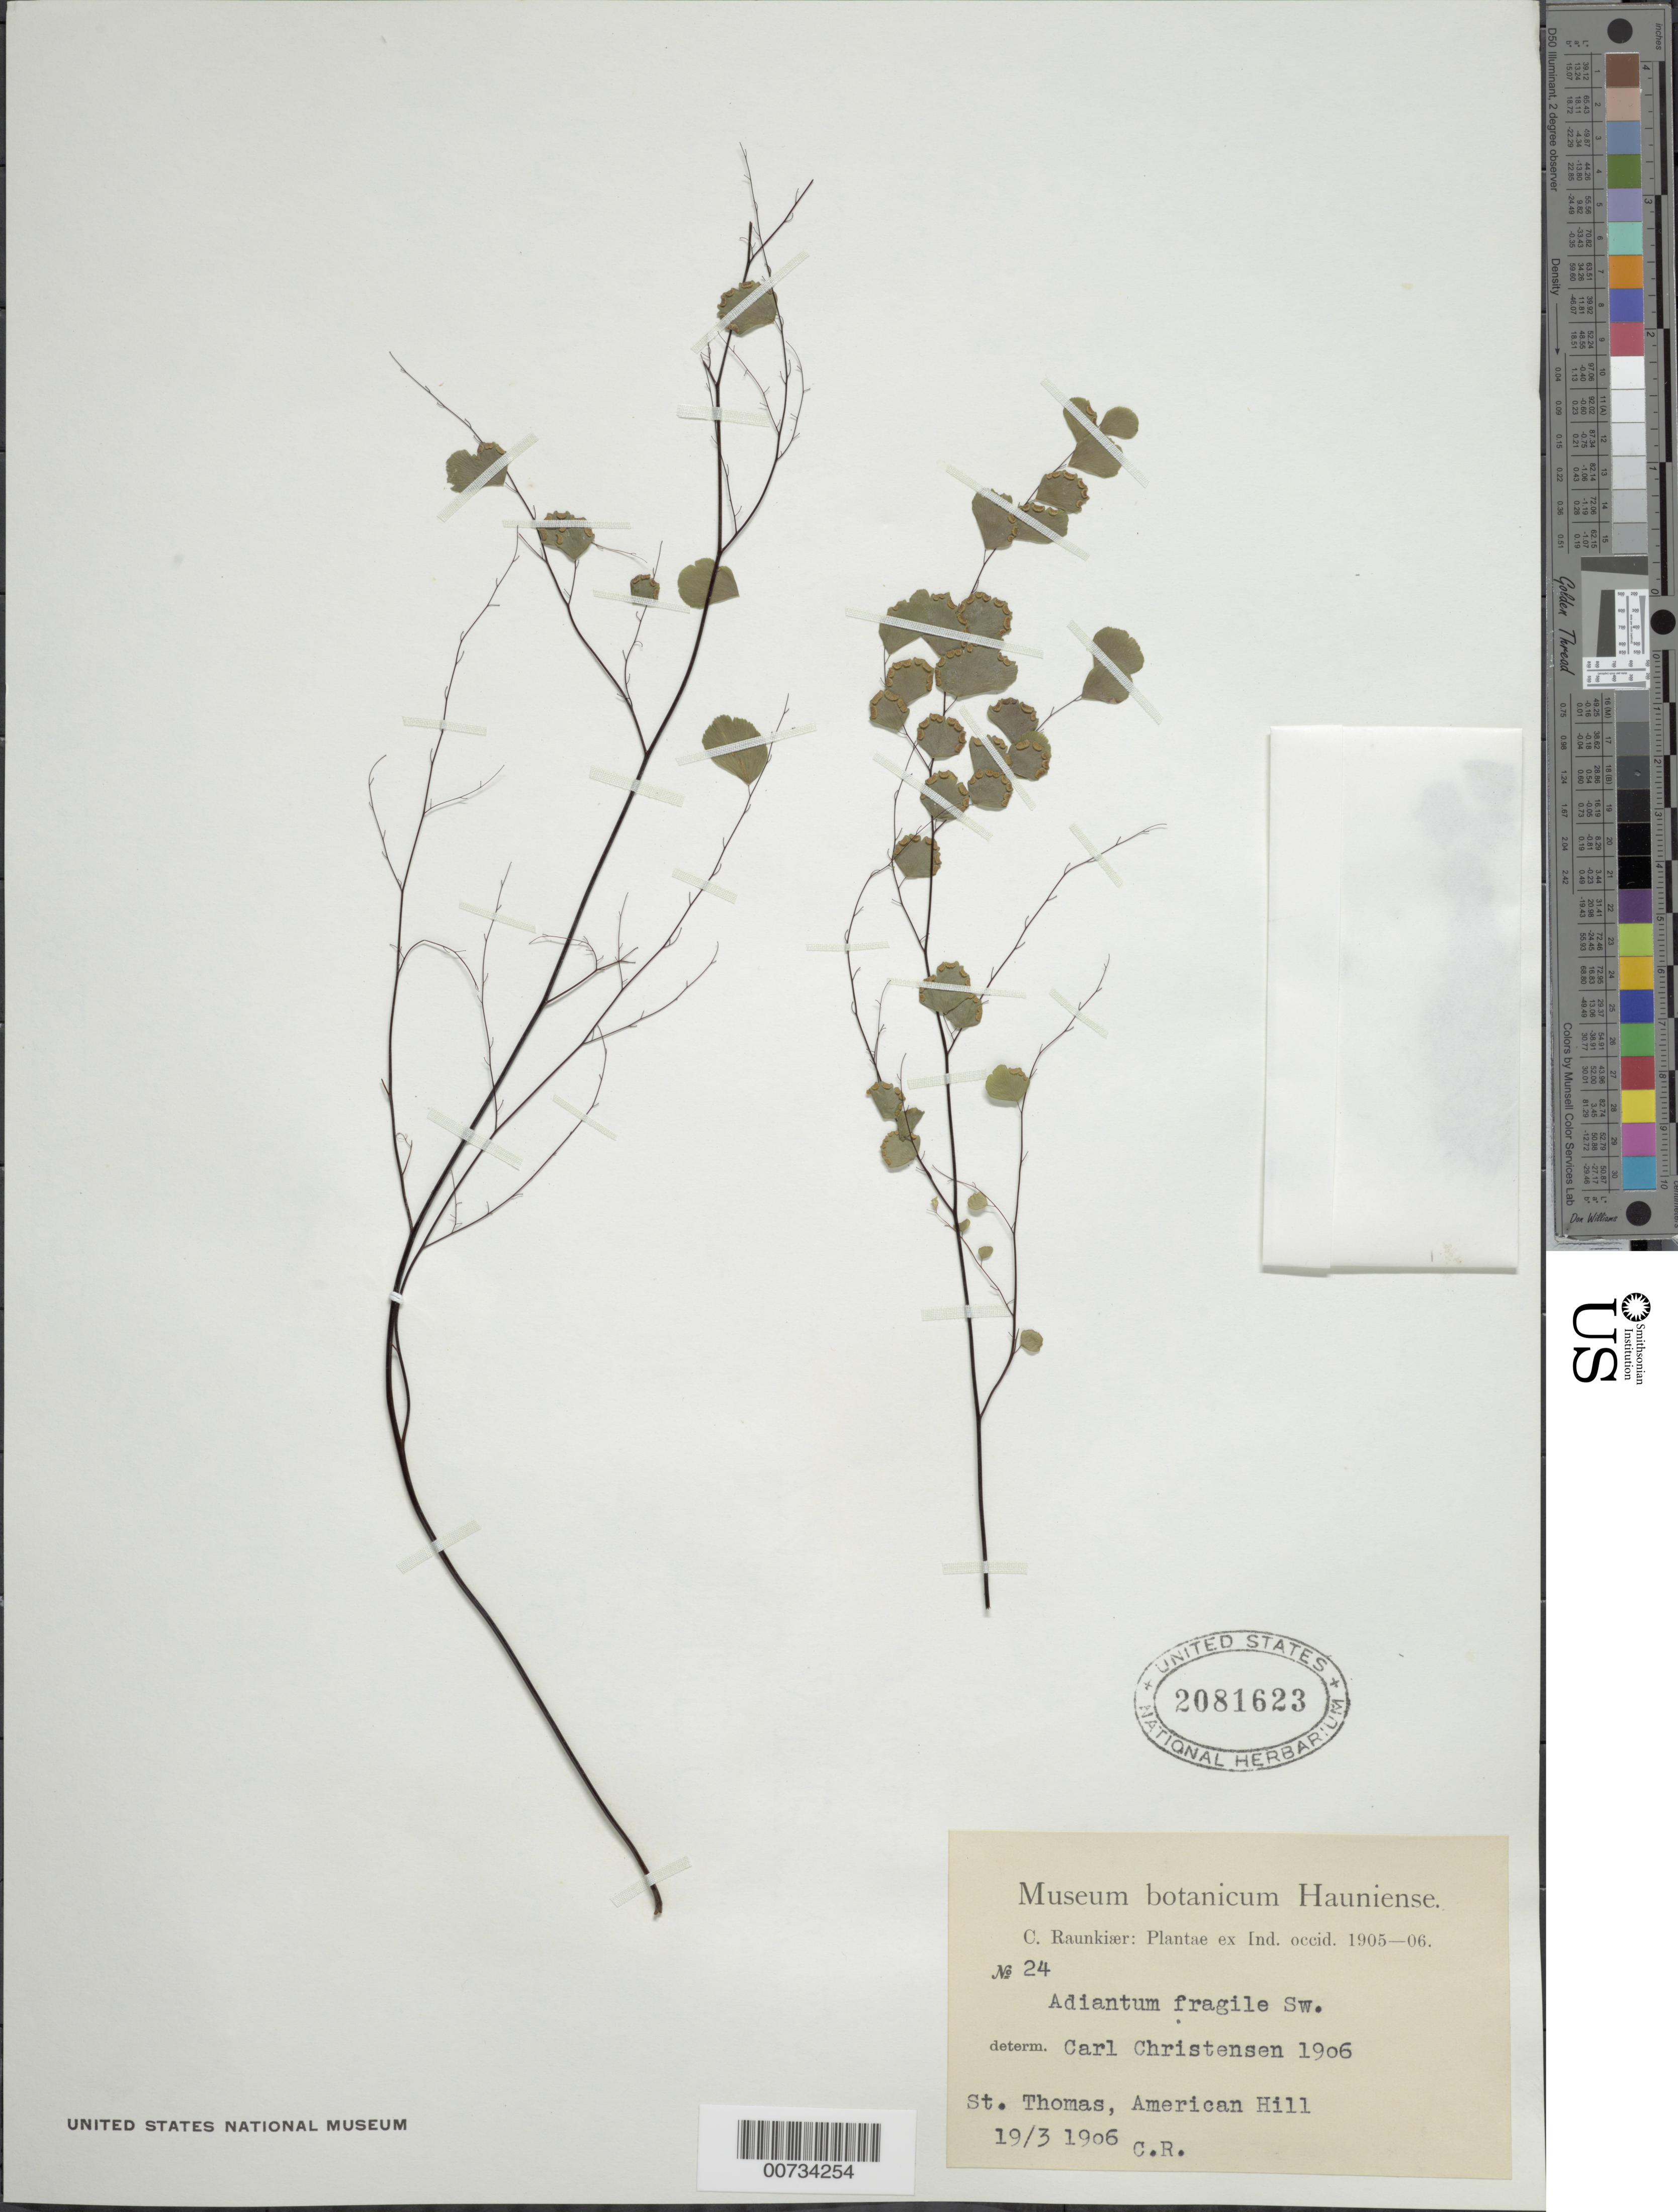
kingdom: Plantae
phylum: Tracheophyta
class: Polypodiopsida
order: Polypodiales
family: Pteridaceae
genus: Adiantum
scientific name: Adiantum fragile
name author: Sw.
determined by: Christensen, C. F. A.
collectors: C. Raunkiær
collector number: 24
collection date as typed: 19 Mar 1906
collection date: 1906-03-19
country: U.S. Virgin Islands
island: St. Thomas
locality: St. Thomas, American Hill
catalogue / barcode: US 2081623